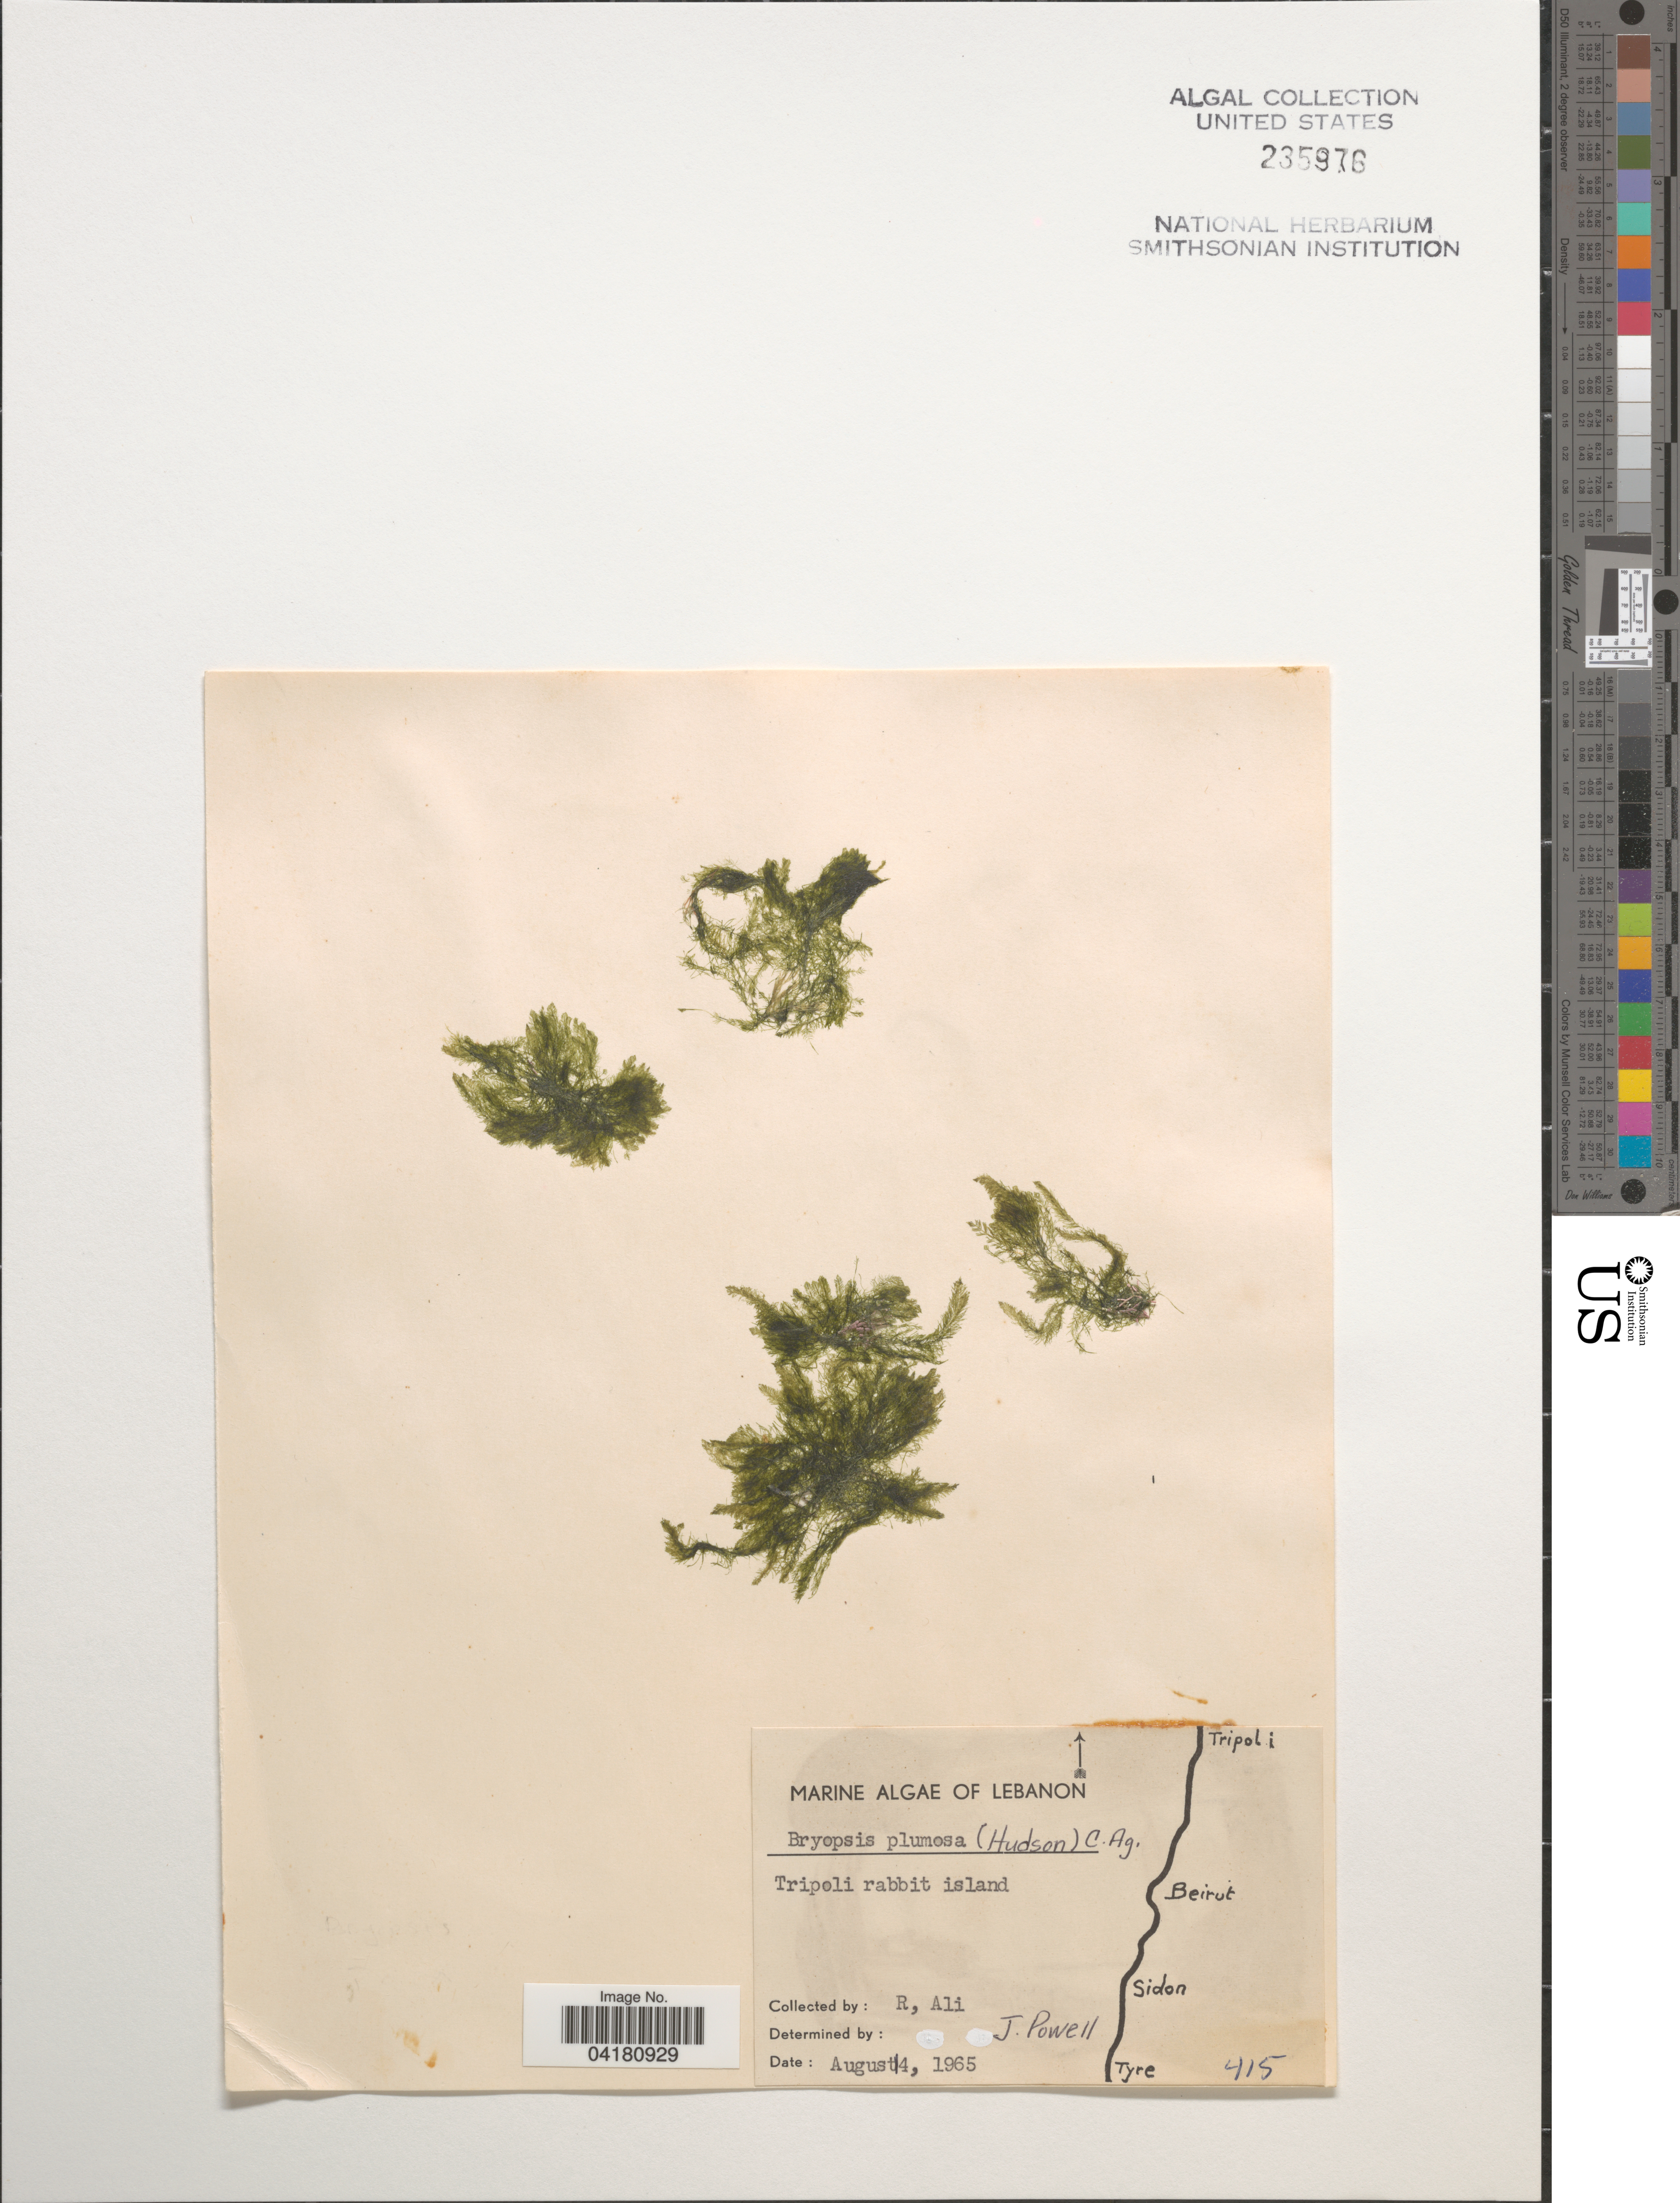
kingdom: Plantae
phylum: Chlorophyta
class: Ulvophyceae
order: Bryopsidales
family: Bryopsidaceae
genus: Bryopsis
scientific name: Bryopsis plumosa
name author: (Huds.) C. Agardh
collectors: R. Ali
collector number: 415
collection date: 1965-08-14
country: Lebanon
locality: Tripoli rabbit island.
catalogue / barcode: US 235976